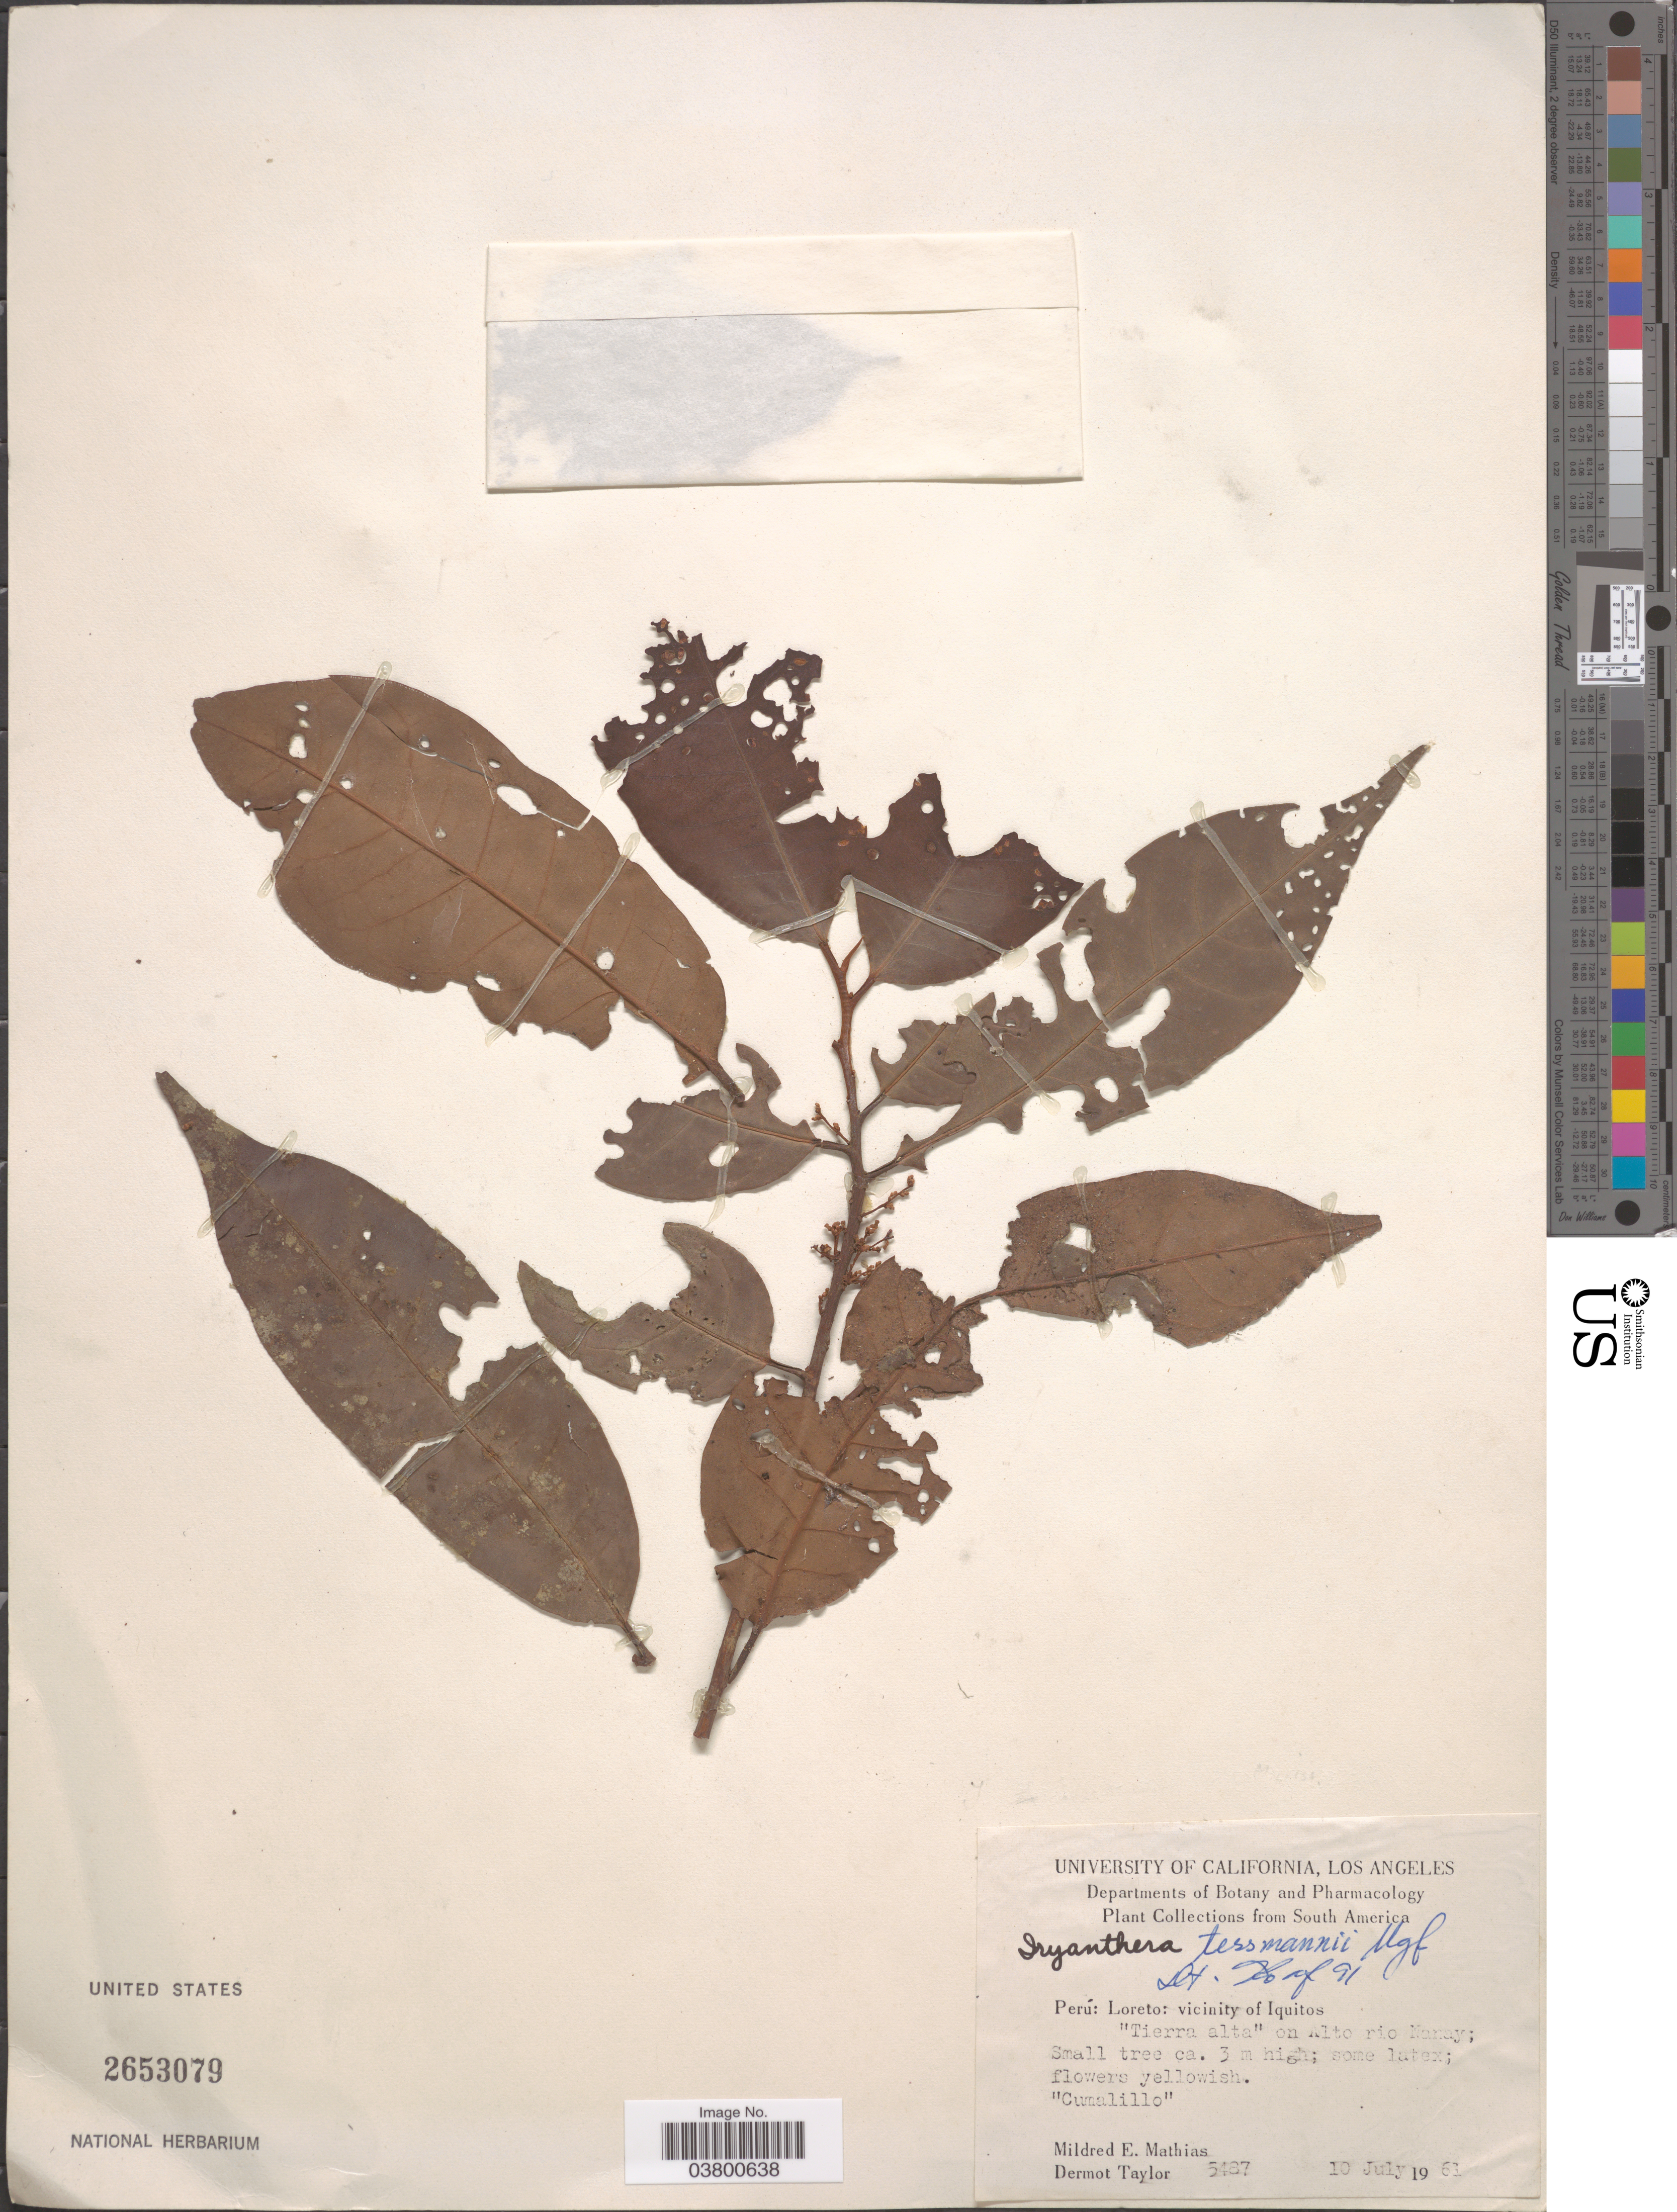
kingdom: Plantae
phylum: Tracheophyta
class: Magnoliopsida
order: Magnoliales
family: Myristicaceae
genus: Iryanthera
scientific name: Iryanthera tessmannii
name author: Markgr.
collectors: M. E. Mathias & D. Taylor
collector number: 5487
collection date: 1961-07-10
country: Peru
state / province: Loreto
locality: Vicinity of Iquitos. "Tierra alta" on Alto rio Nanay.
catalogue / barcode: US 2653079